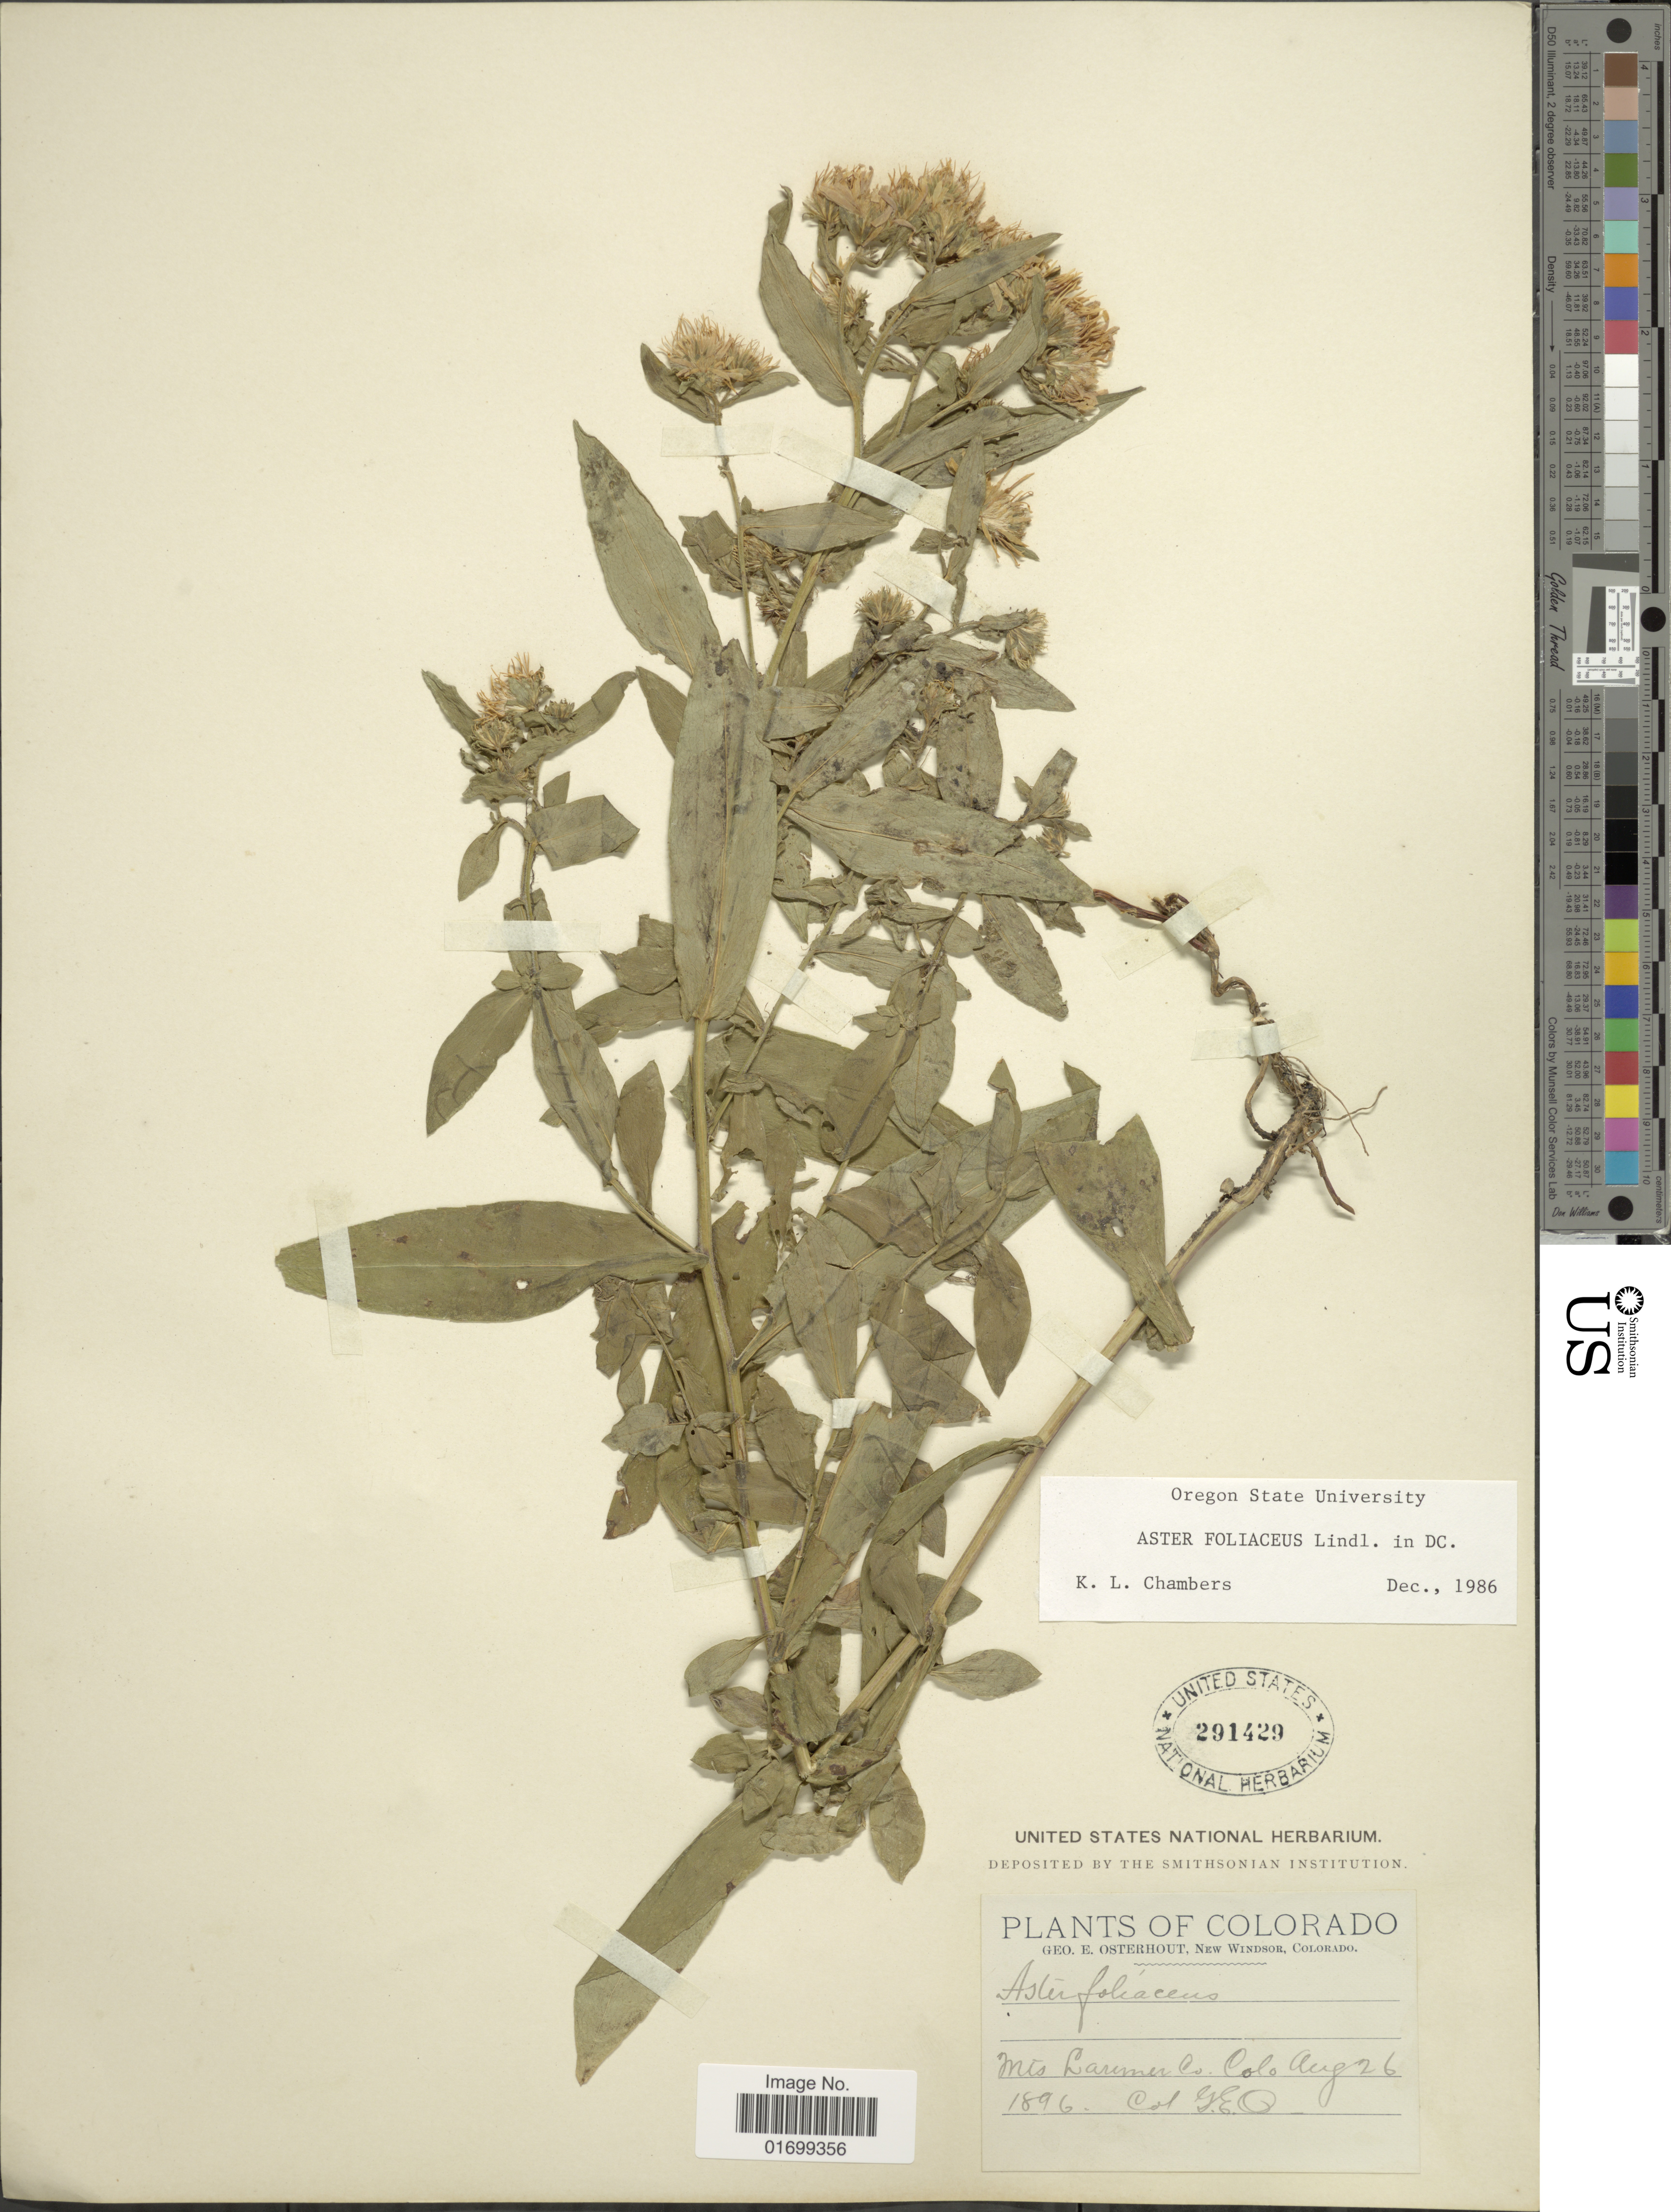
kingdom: Plantae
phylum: Tracheophyta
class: Magnoliopsida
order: Asterales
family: Asteraceae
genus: Symphyotrichum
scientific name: Symphyotrichum foliaceum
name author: (Lindl. ex DC.) G.L. Nesom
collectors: G. Osterhout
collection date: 1896-08-26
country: United States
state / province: Colorado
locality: Mts Larimer Co., New Windsor.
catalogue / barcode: US 291429